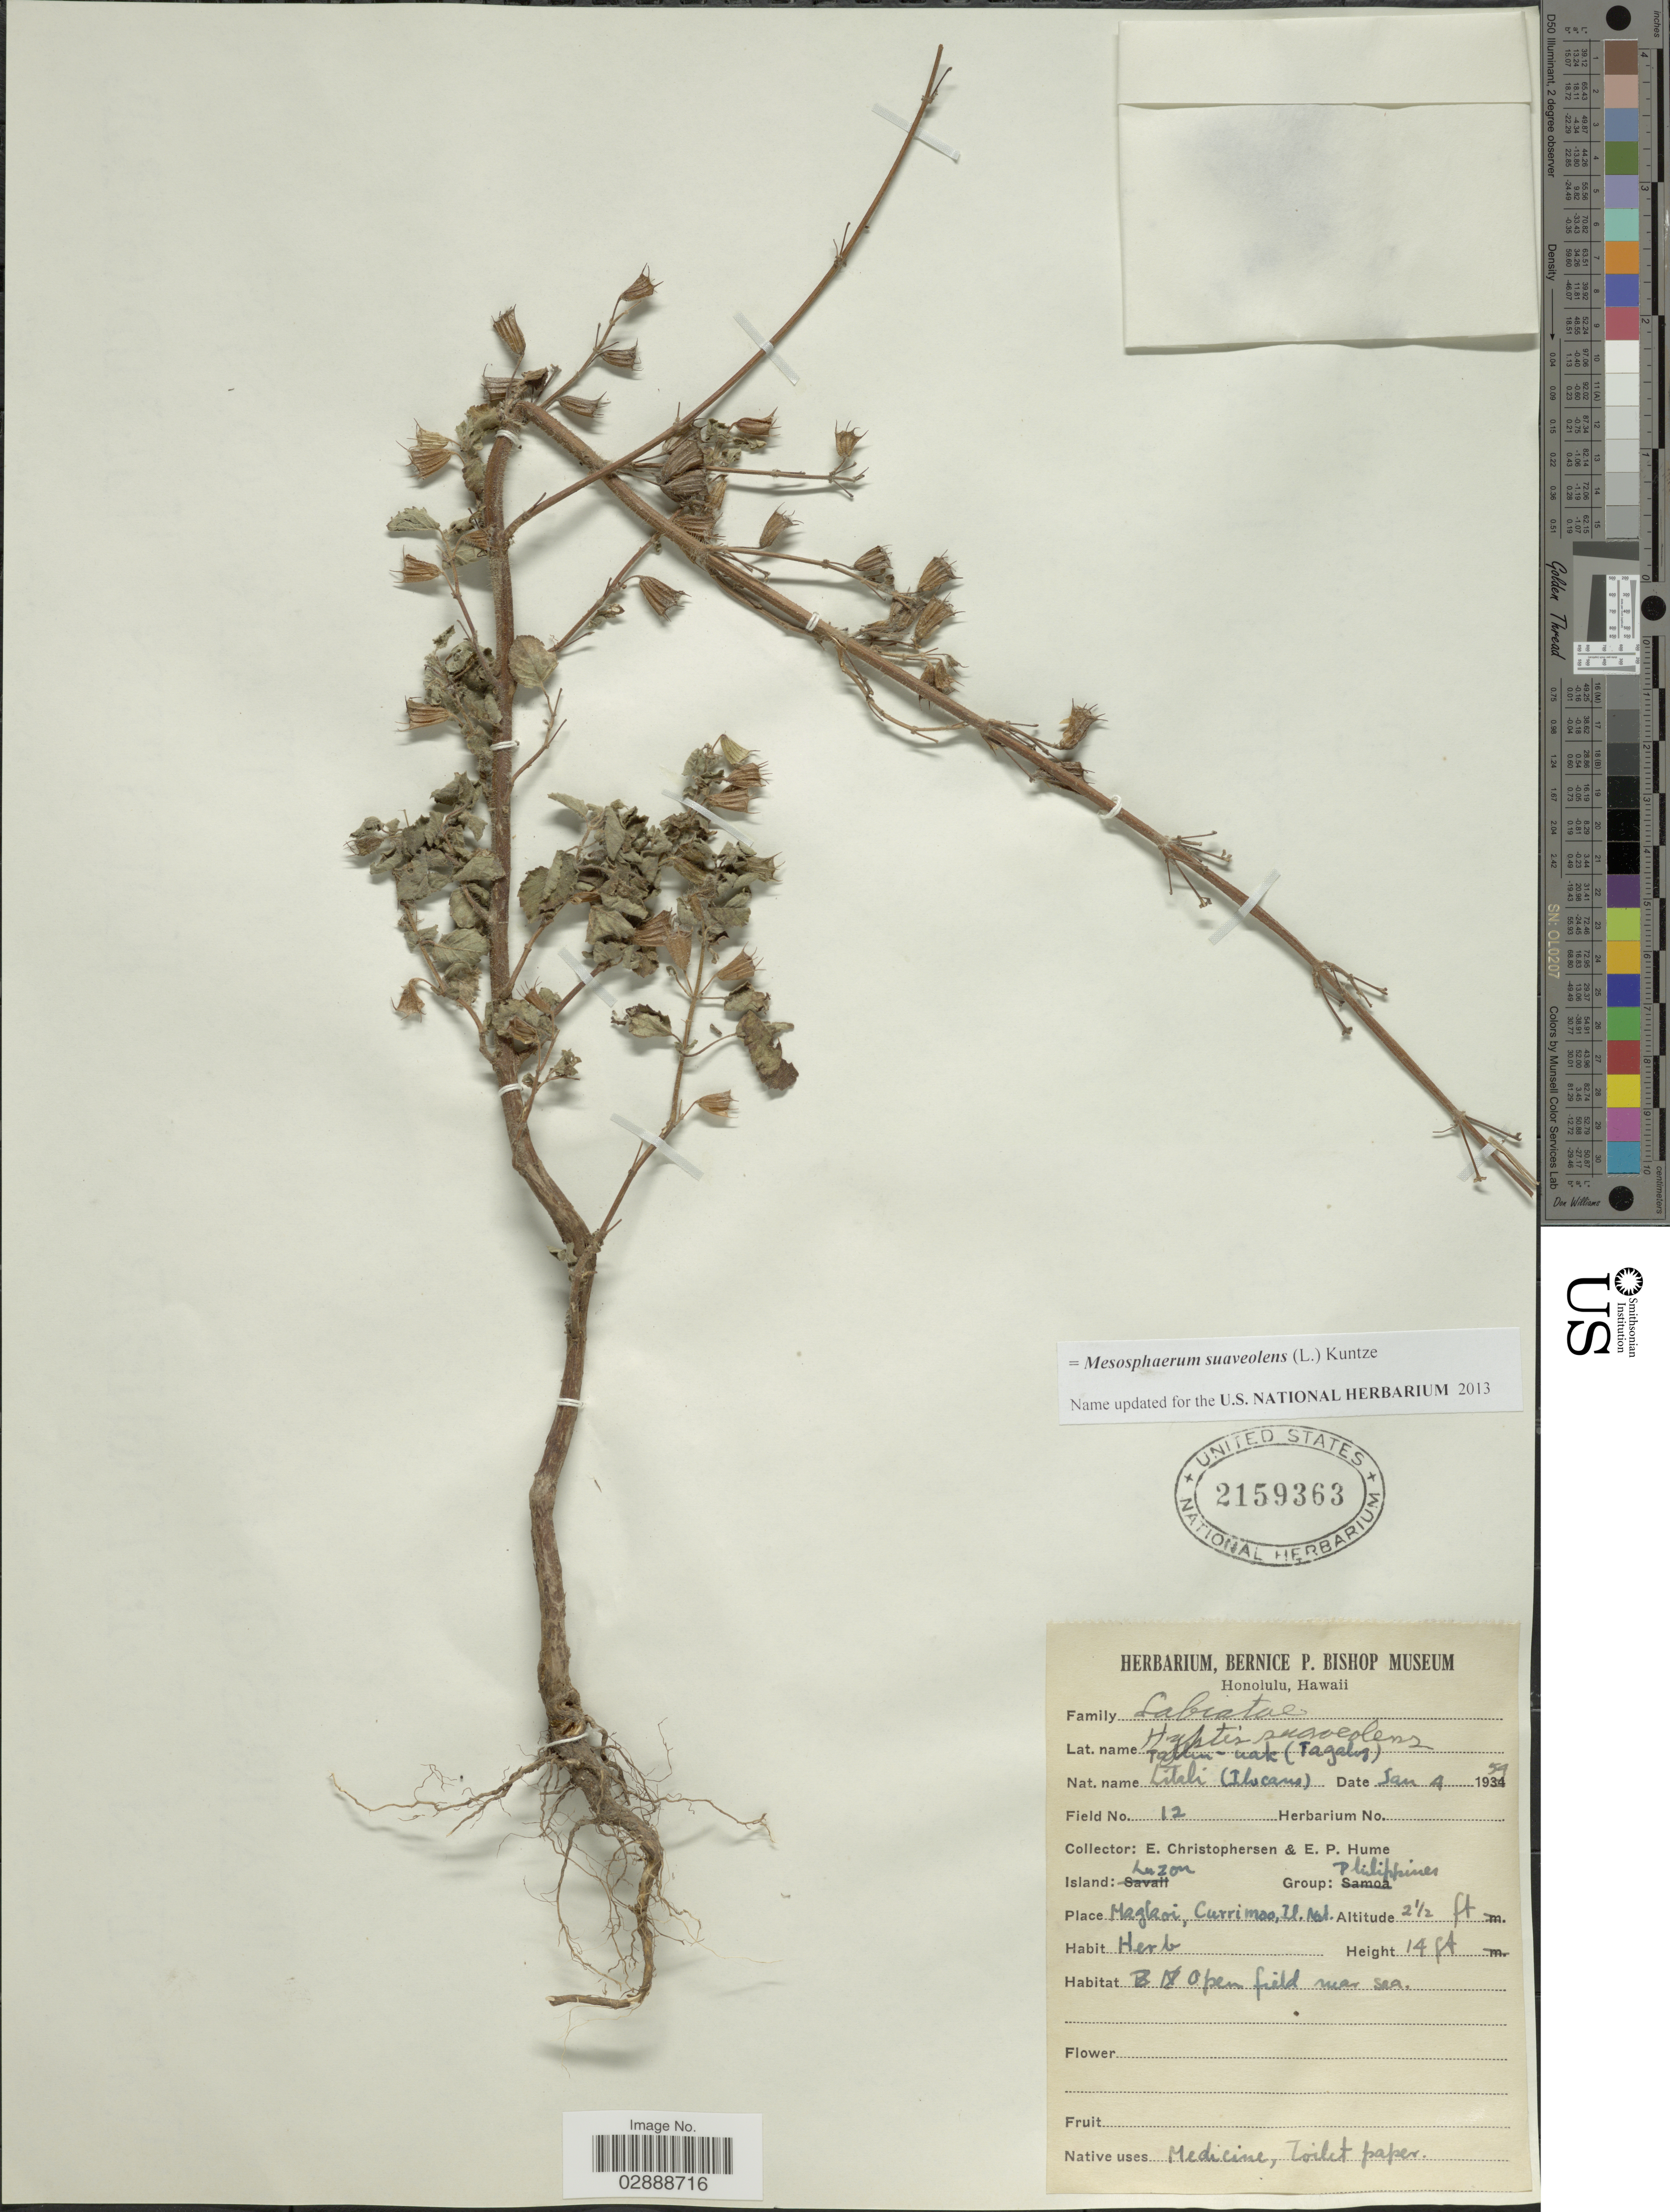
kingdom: Plantae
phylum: Tracheophyta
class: Magnoliopsida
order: Lamiales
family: Lamiaceae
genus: Mesosphaerum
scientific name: Mesosphaerum suaveolens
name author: (L.) Kuntze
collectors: E. Christophersen & E. P. Hume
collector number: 12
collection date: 1959-01-04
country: Philippines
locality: Island: Luzon, Magkoi, Currimao, Il Nat.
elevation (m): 0.7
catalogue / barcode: US 2159363